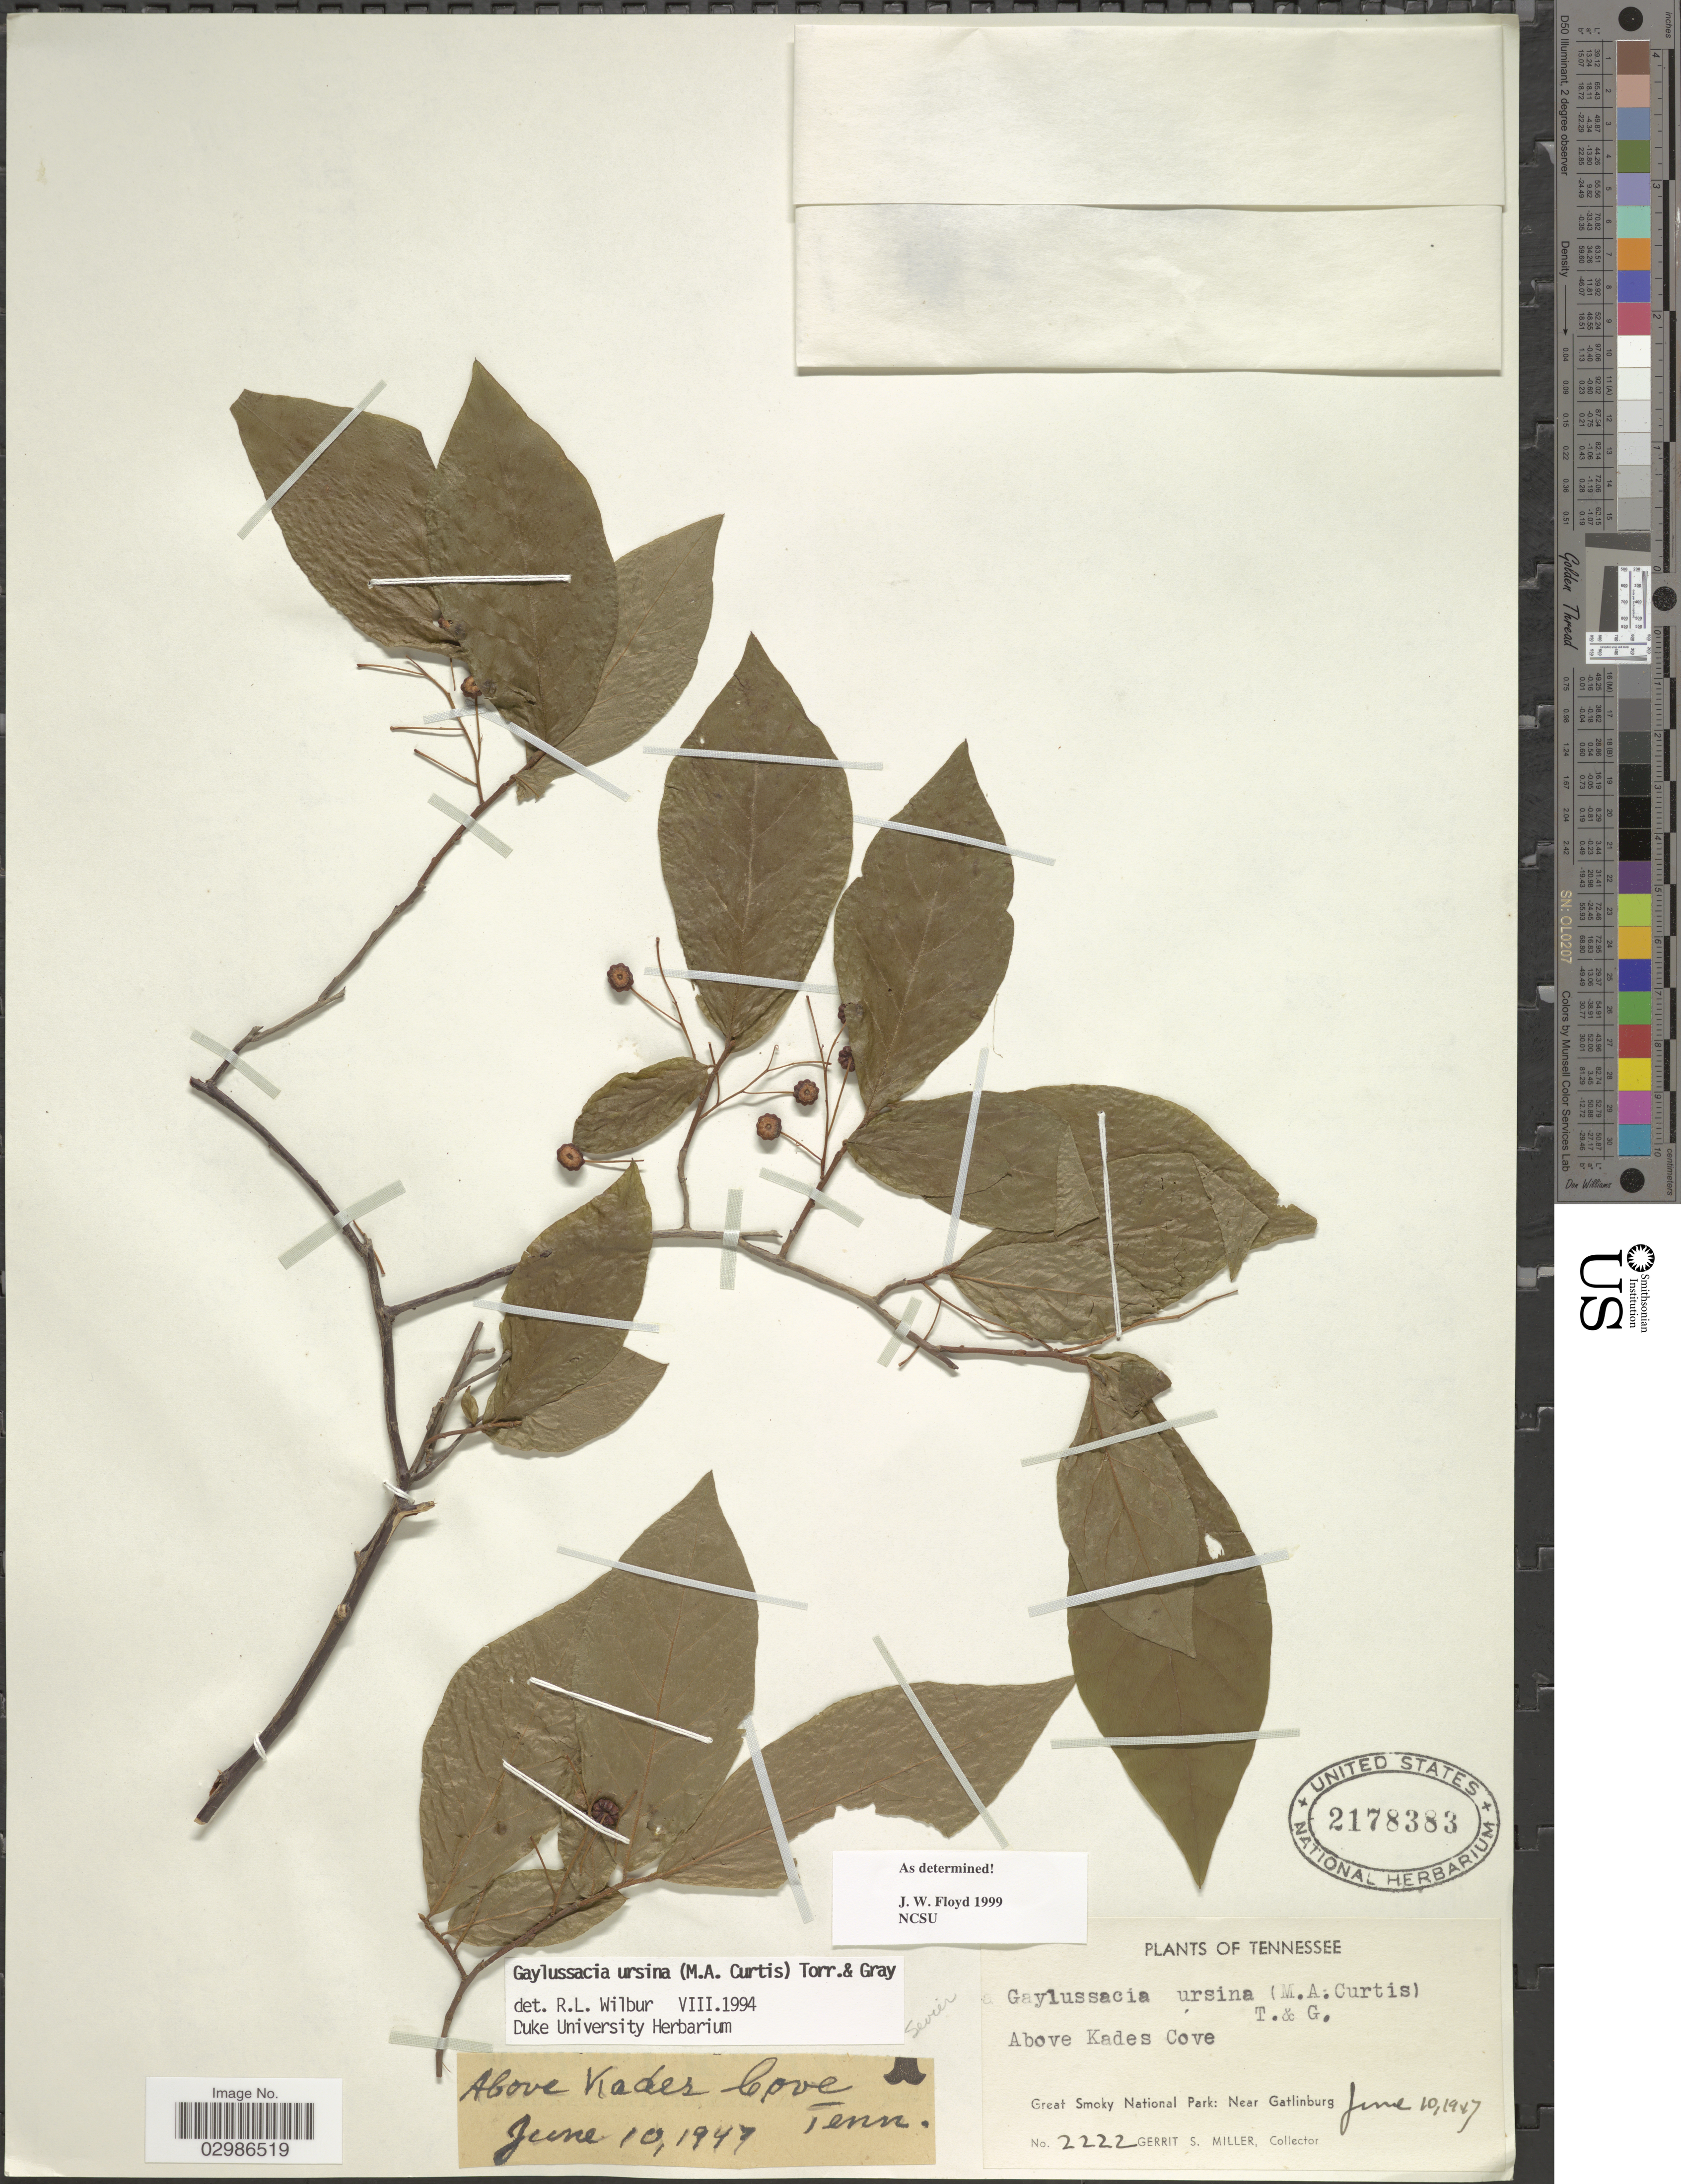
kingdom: Plantae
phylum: Tracheophyta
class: Magnoliopsida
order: Ericales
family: Ericaceae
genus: Gaylussacia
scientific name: Gaylussacia ursina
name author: (M.A. Curtis) Torr. & A. Gray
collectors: G. S. Miller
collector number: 2222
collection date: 1947-06-10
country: United States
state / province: Tennessee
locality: Sevier. Above Kades Cove. Great Smoky National Park: Near Gatlinburg.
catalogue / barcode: US 2178383